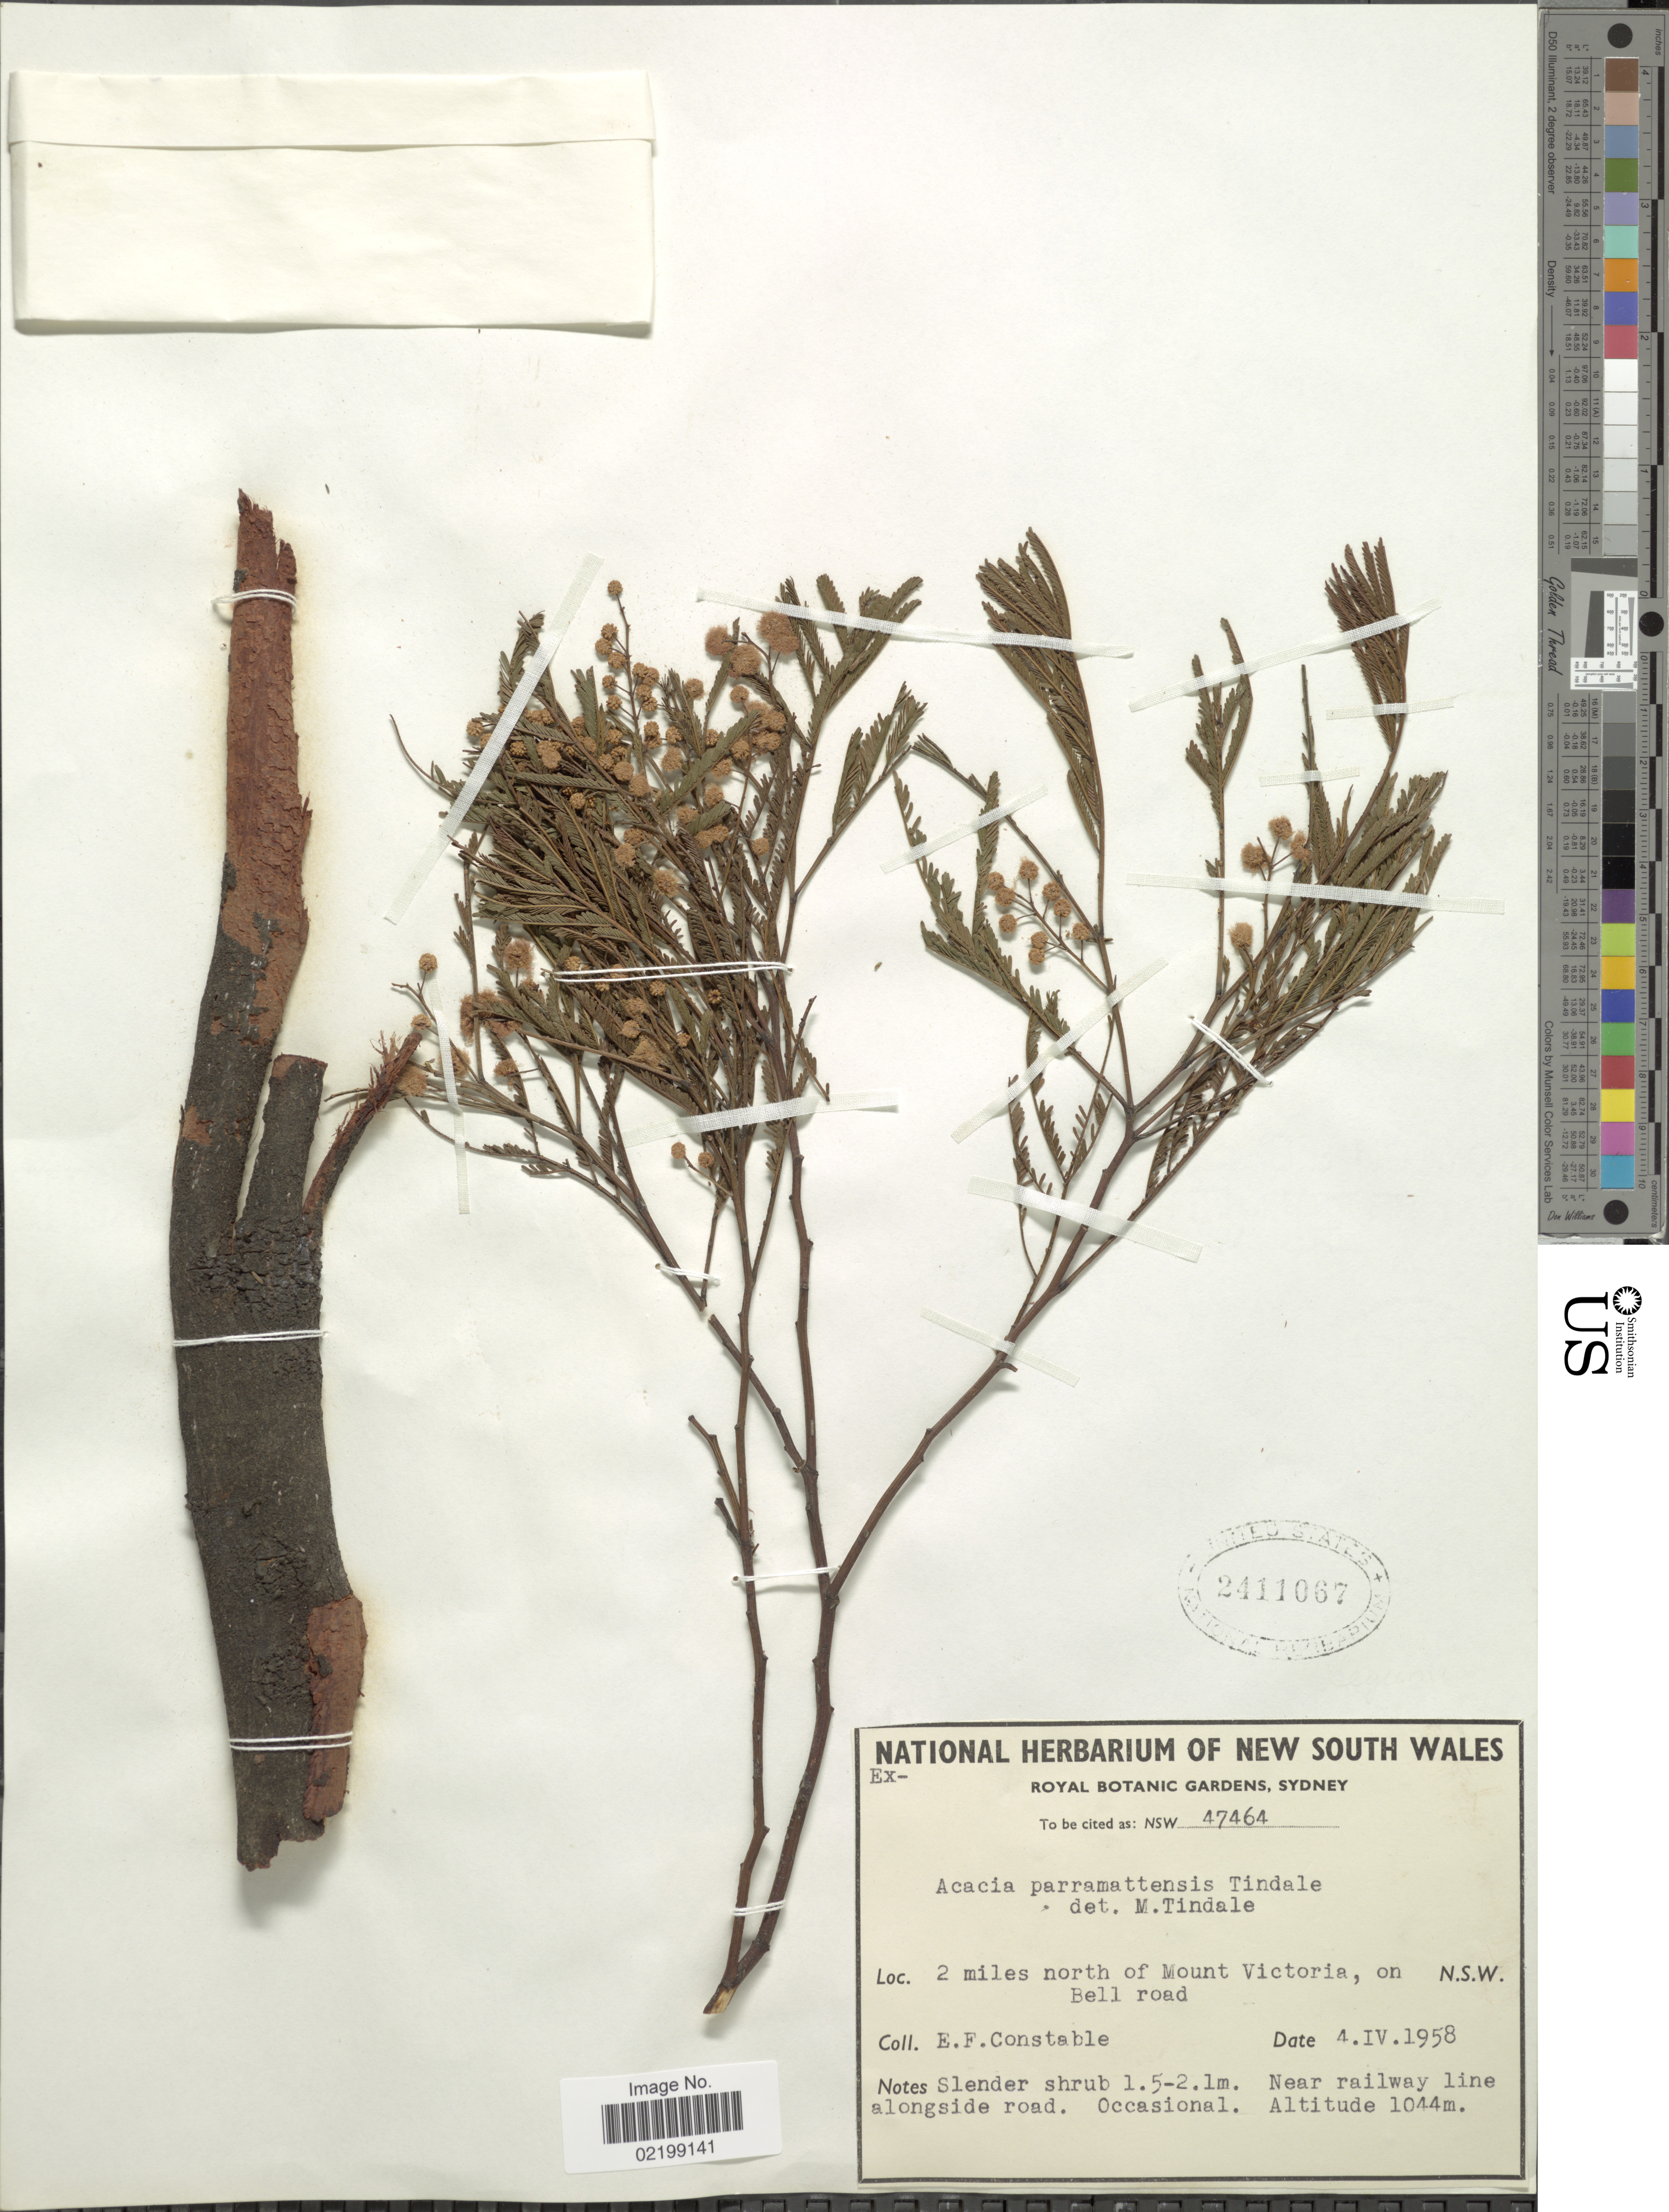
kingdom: Plantae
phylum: Tracheophyta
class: Magnoliopsida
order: Fabales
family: Fabaceae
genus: Acacia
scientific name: Acacia parramattensis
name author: Tindale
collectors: E. F. Constable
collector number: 47464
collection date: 1958-04-04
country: Australia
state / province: New South Wales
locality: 2 miles north of Mount Victoria, on Bell road, near railway line alongside road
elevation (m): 1044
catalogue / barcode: US 2411067